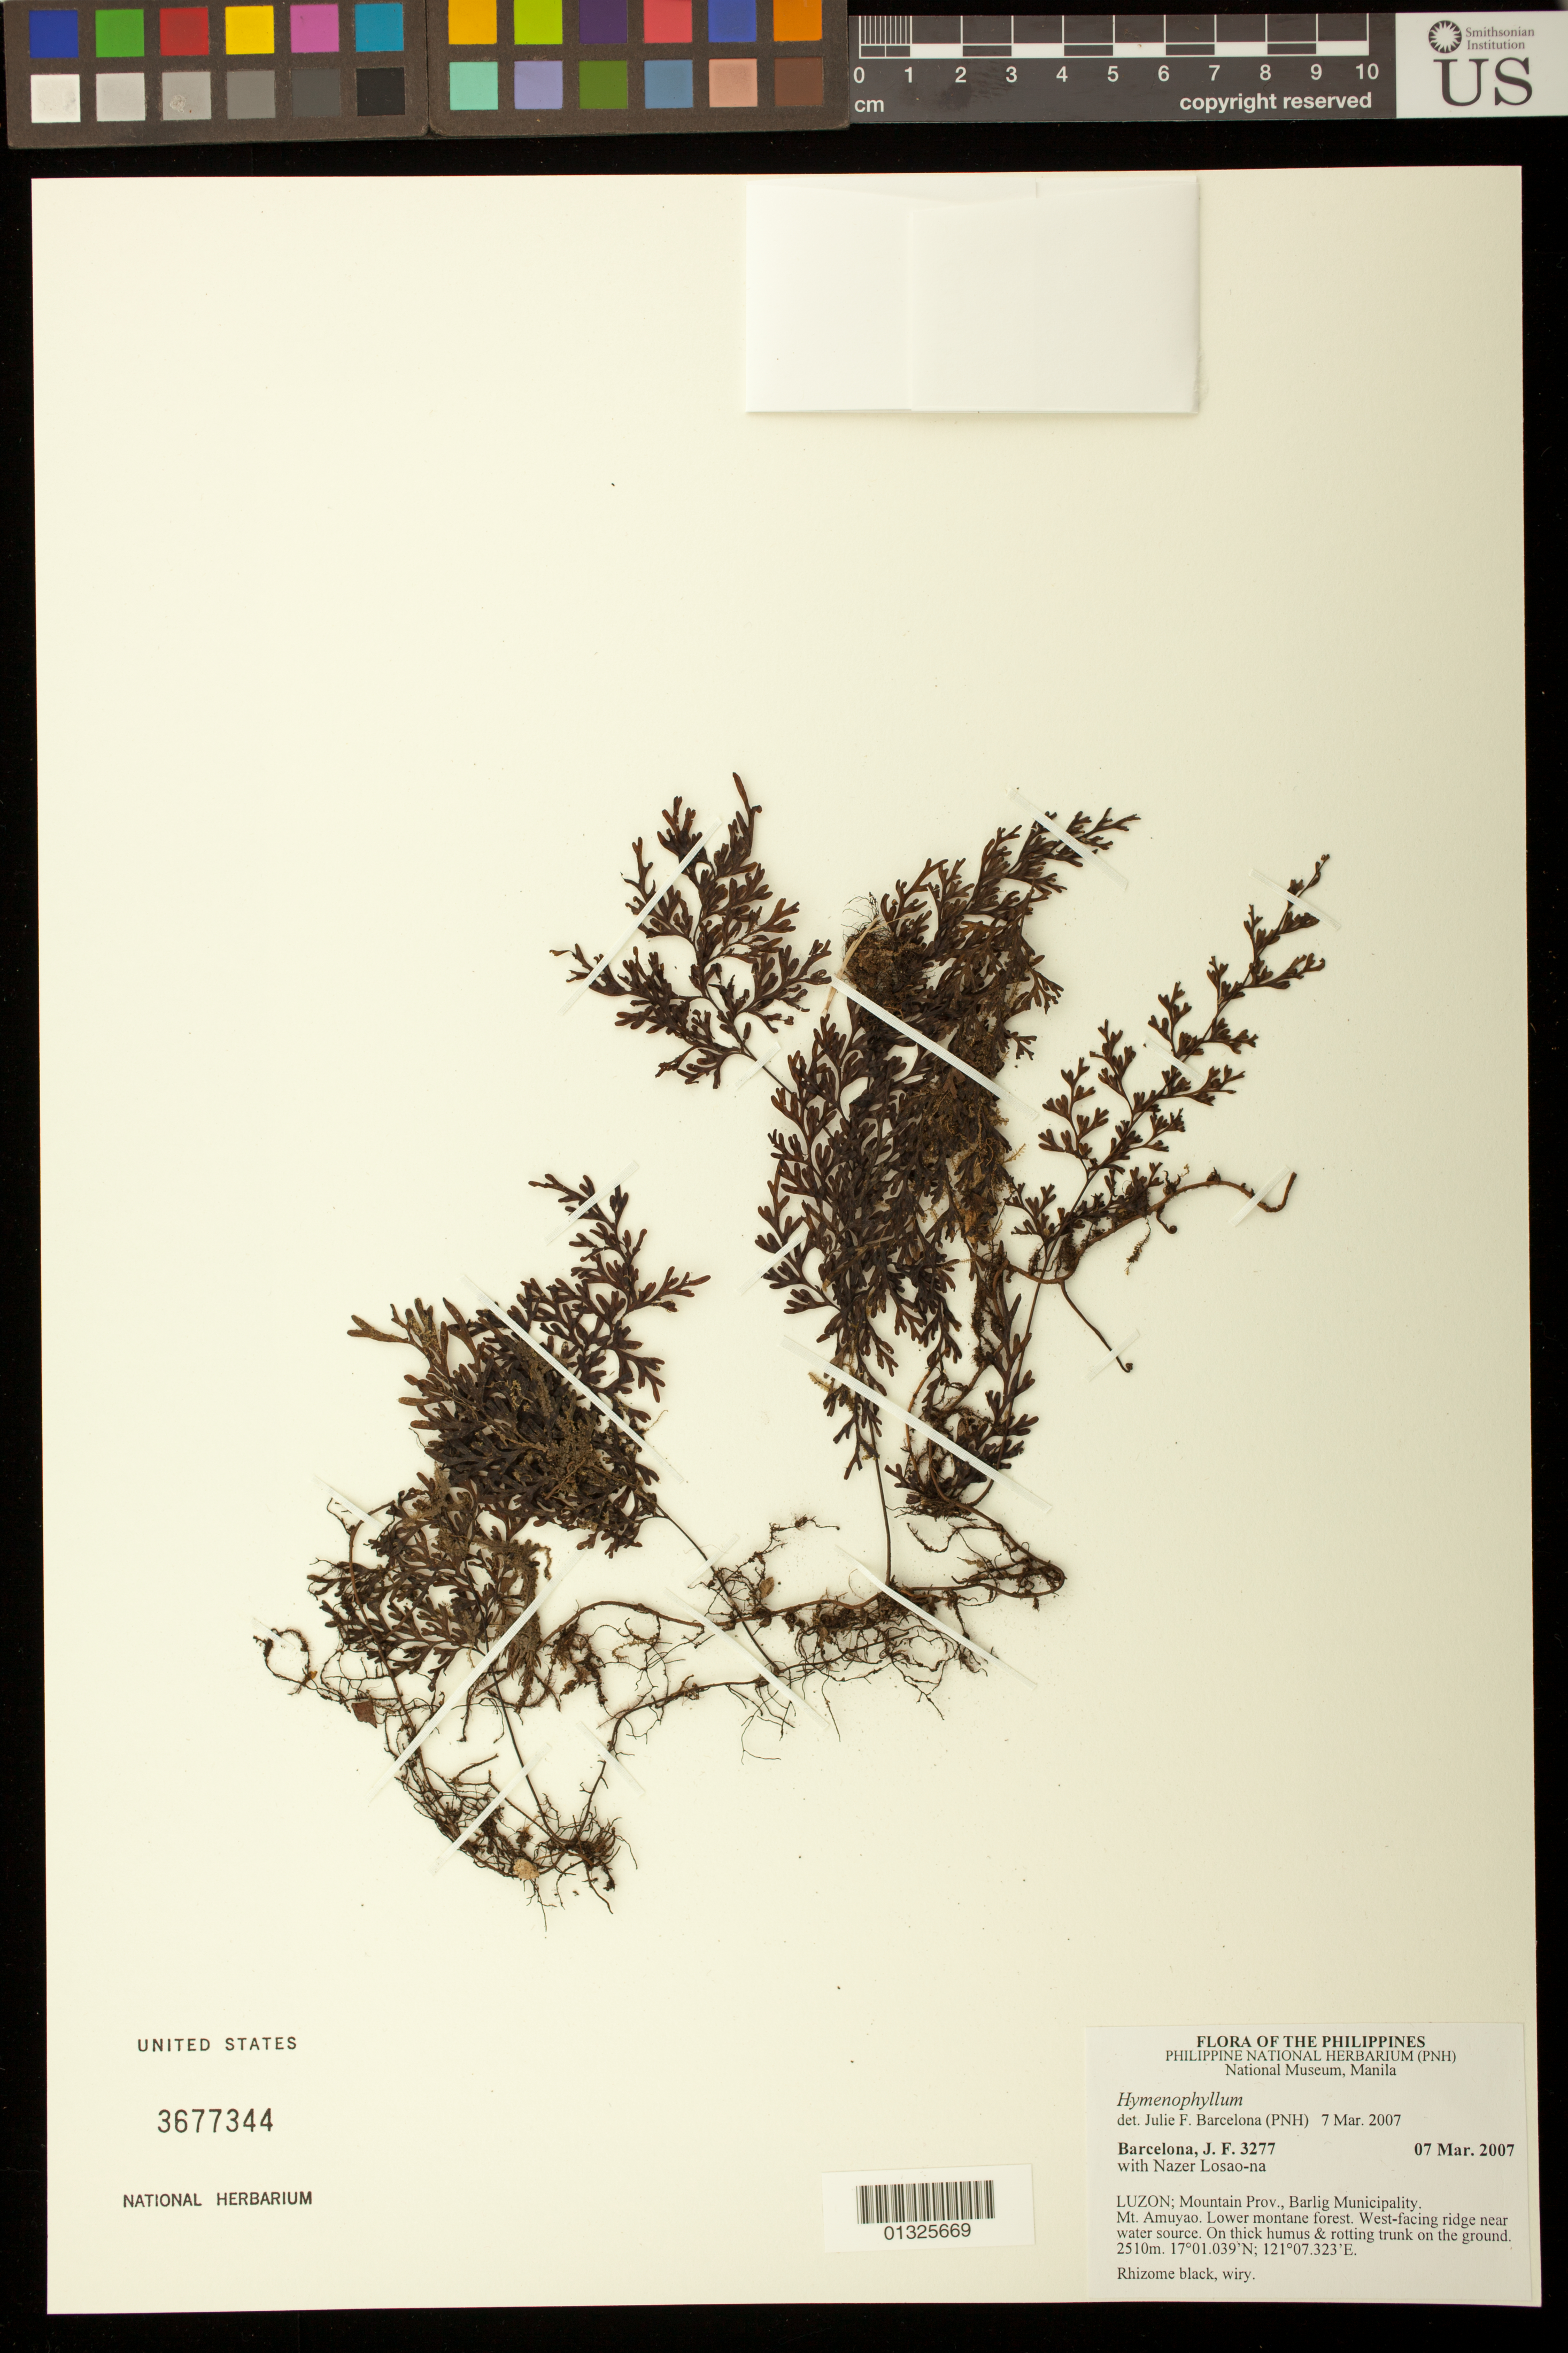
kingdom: Plantae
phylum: Tracheophyta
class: Polypodiopsida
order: Hymenophyllales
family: Hymenophyllaceae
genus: Hymenophyllum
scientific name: Hymenophyllum sp.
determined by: Barcelona, J. F.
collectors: J. F. Barcelona & N. Losao-na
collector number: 3277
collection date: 2007-03-07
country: Philippines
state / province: Cordillera (Administrative Region)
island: Luzon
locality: Luzon; Mountain Prov., Barlig Municipality, Mt. Amuyao.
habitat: Lower montane forest. West-facing ridge near water source. On thick humus & rotting trunk on the ground.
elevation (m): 2510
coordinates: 17 01.039 N, 121 07.323 E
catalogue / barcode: US 3677344